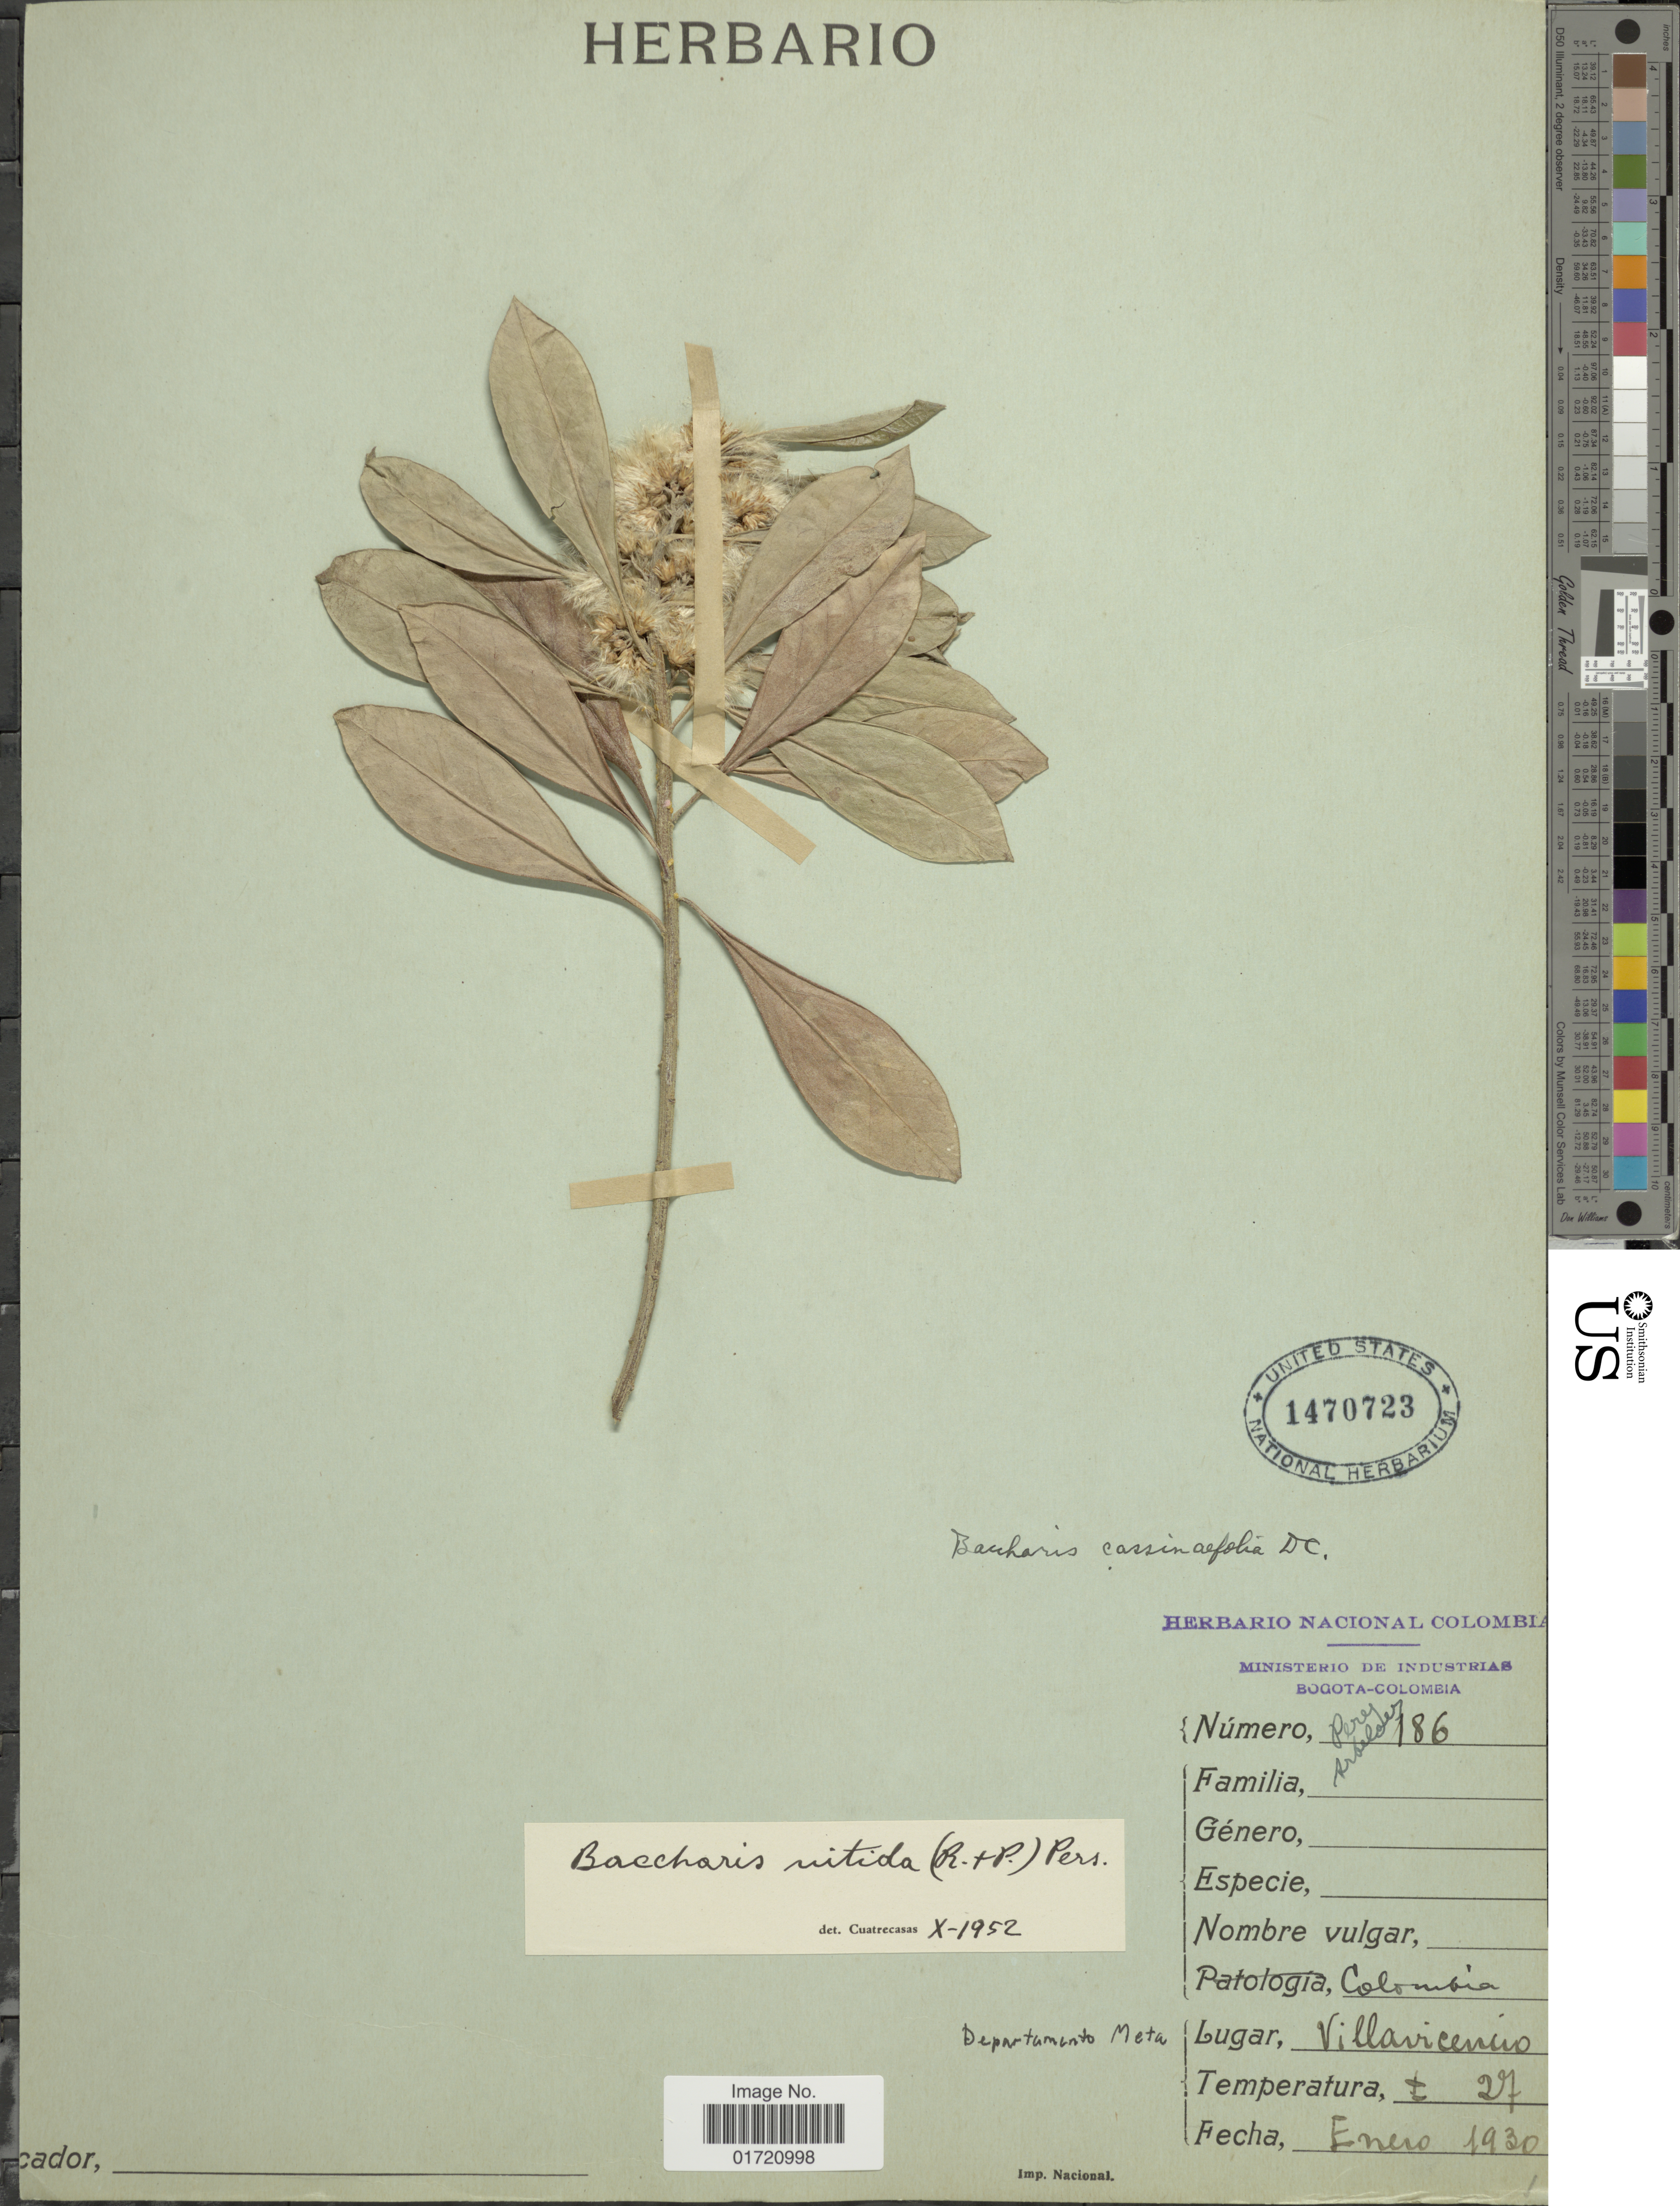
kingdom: Plantae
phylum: Tracheophyta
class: Magnoliopsida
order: Asterales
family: Asteraceae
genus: Baccharis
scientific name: Baccharis nitida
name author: (Ruiz & Pav.) Pers.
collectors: E. Pérez Arbeláez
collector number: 186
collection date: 1930-01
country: Colombia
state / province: Meta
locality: Villavicencio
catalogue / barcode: US 1470723